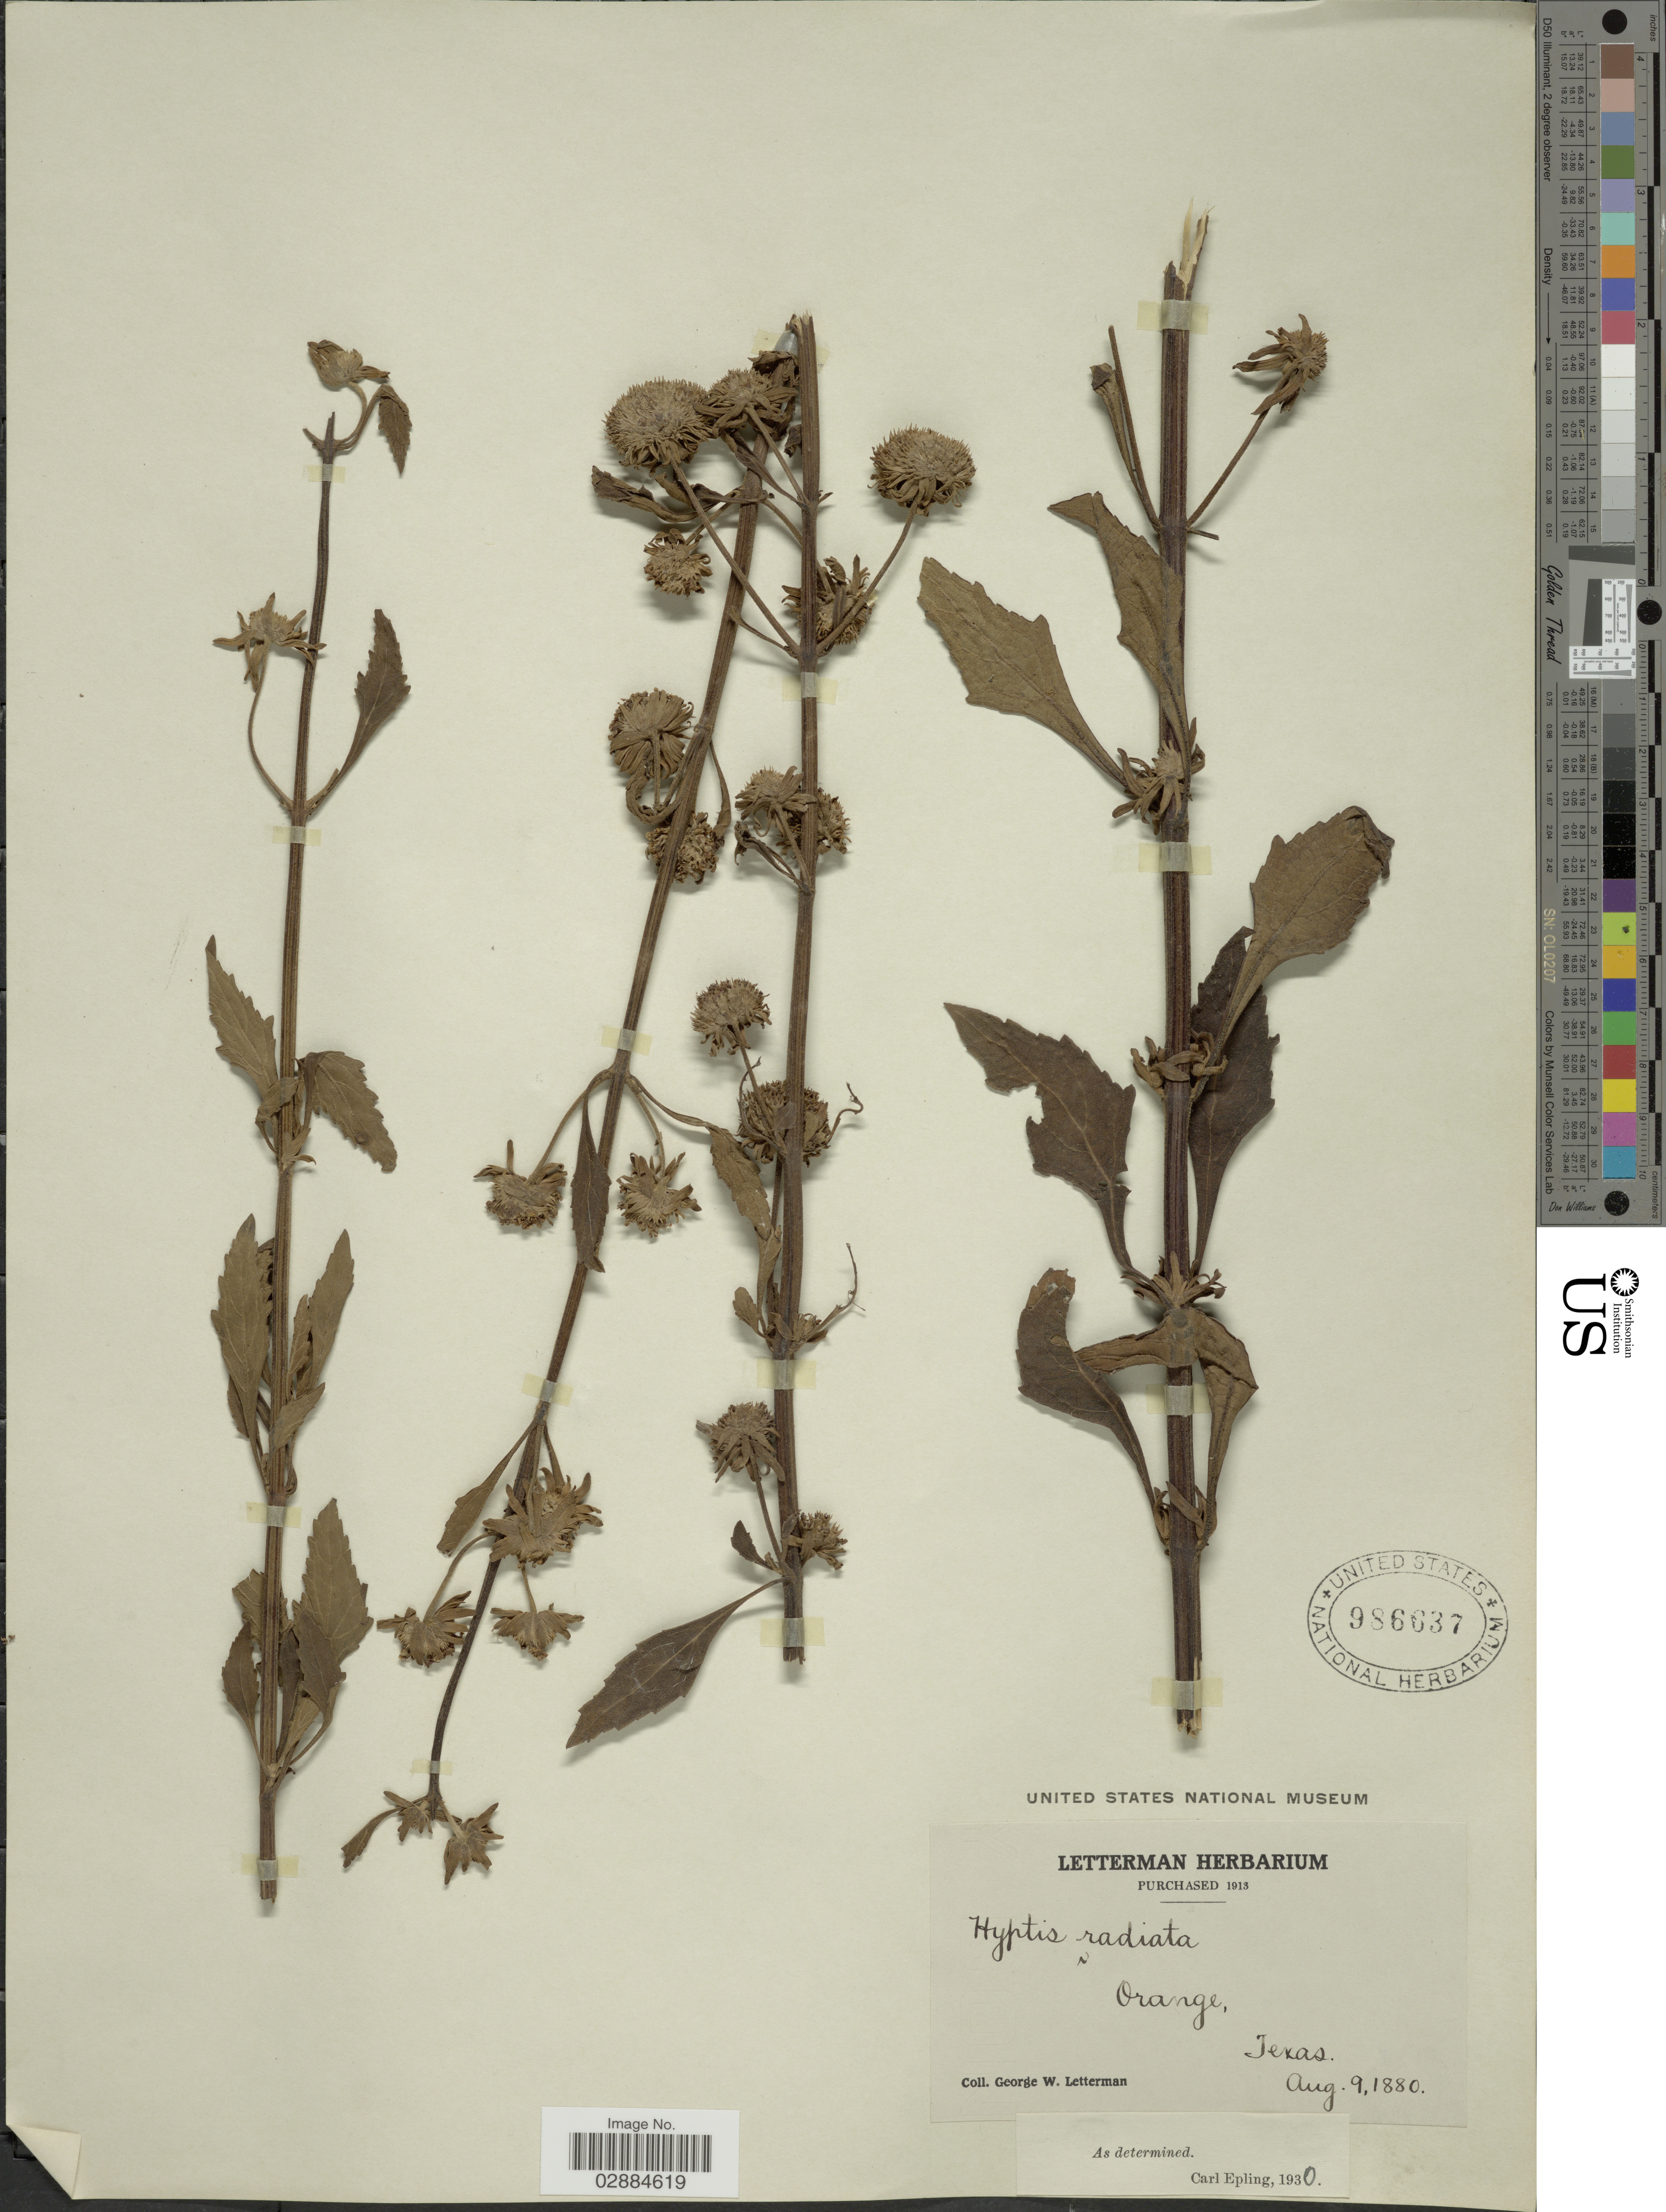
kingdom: Plantae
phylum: Tracheophyta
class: Magnoliopsida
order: Lamiales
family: Lamiaceae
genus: Hyptis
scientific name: Hyptis radiata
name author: Kunth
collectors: G. W. Letterman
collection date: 1880-08-09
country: United States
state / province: Texas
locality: Orange, Texas.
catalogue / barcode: US 986637